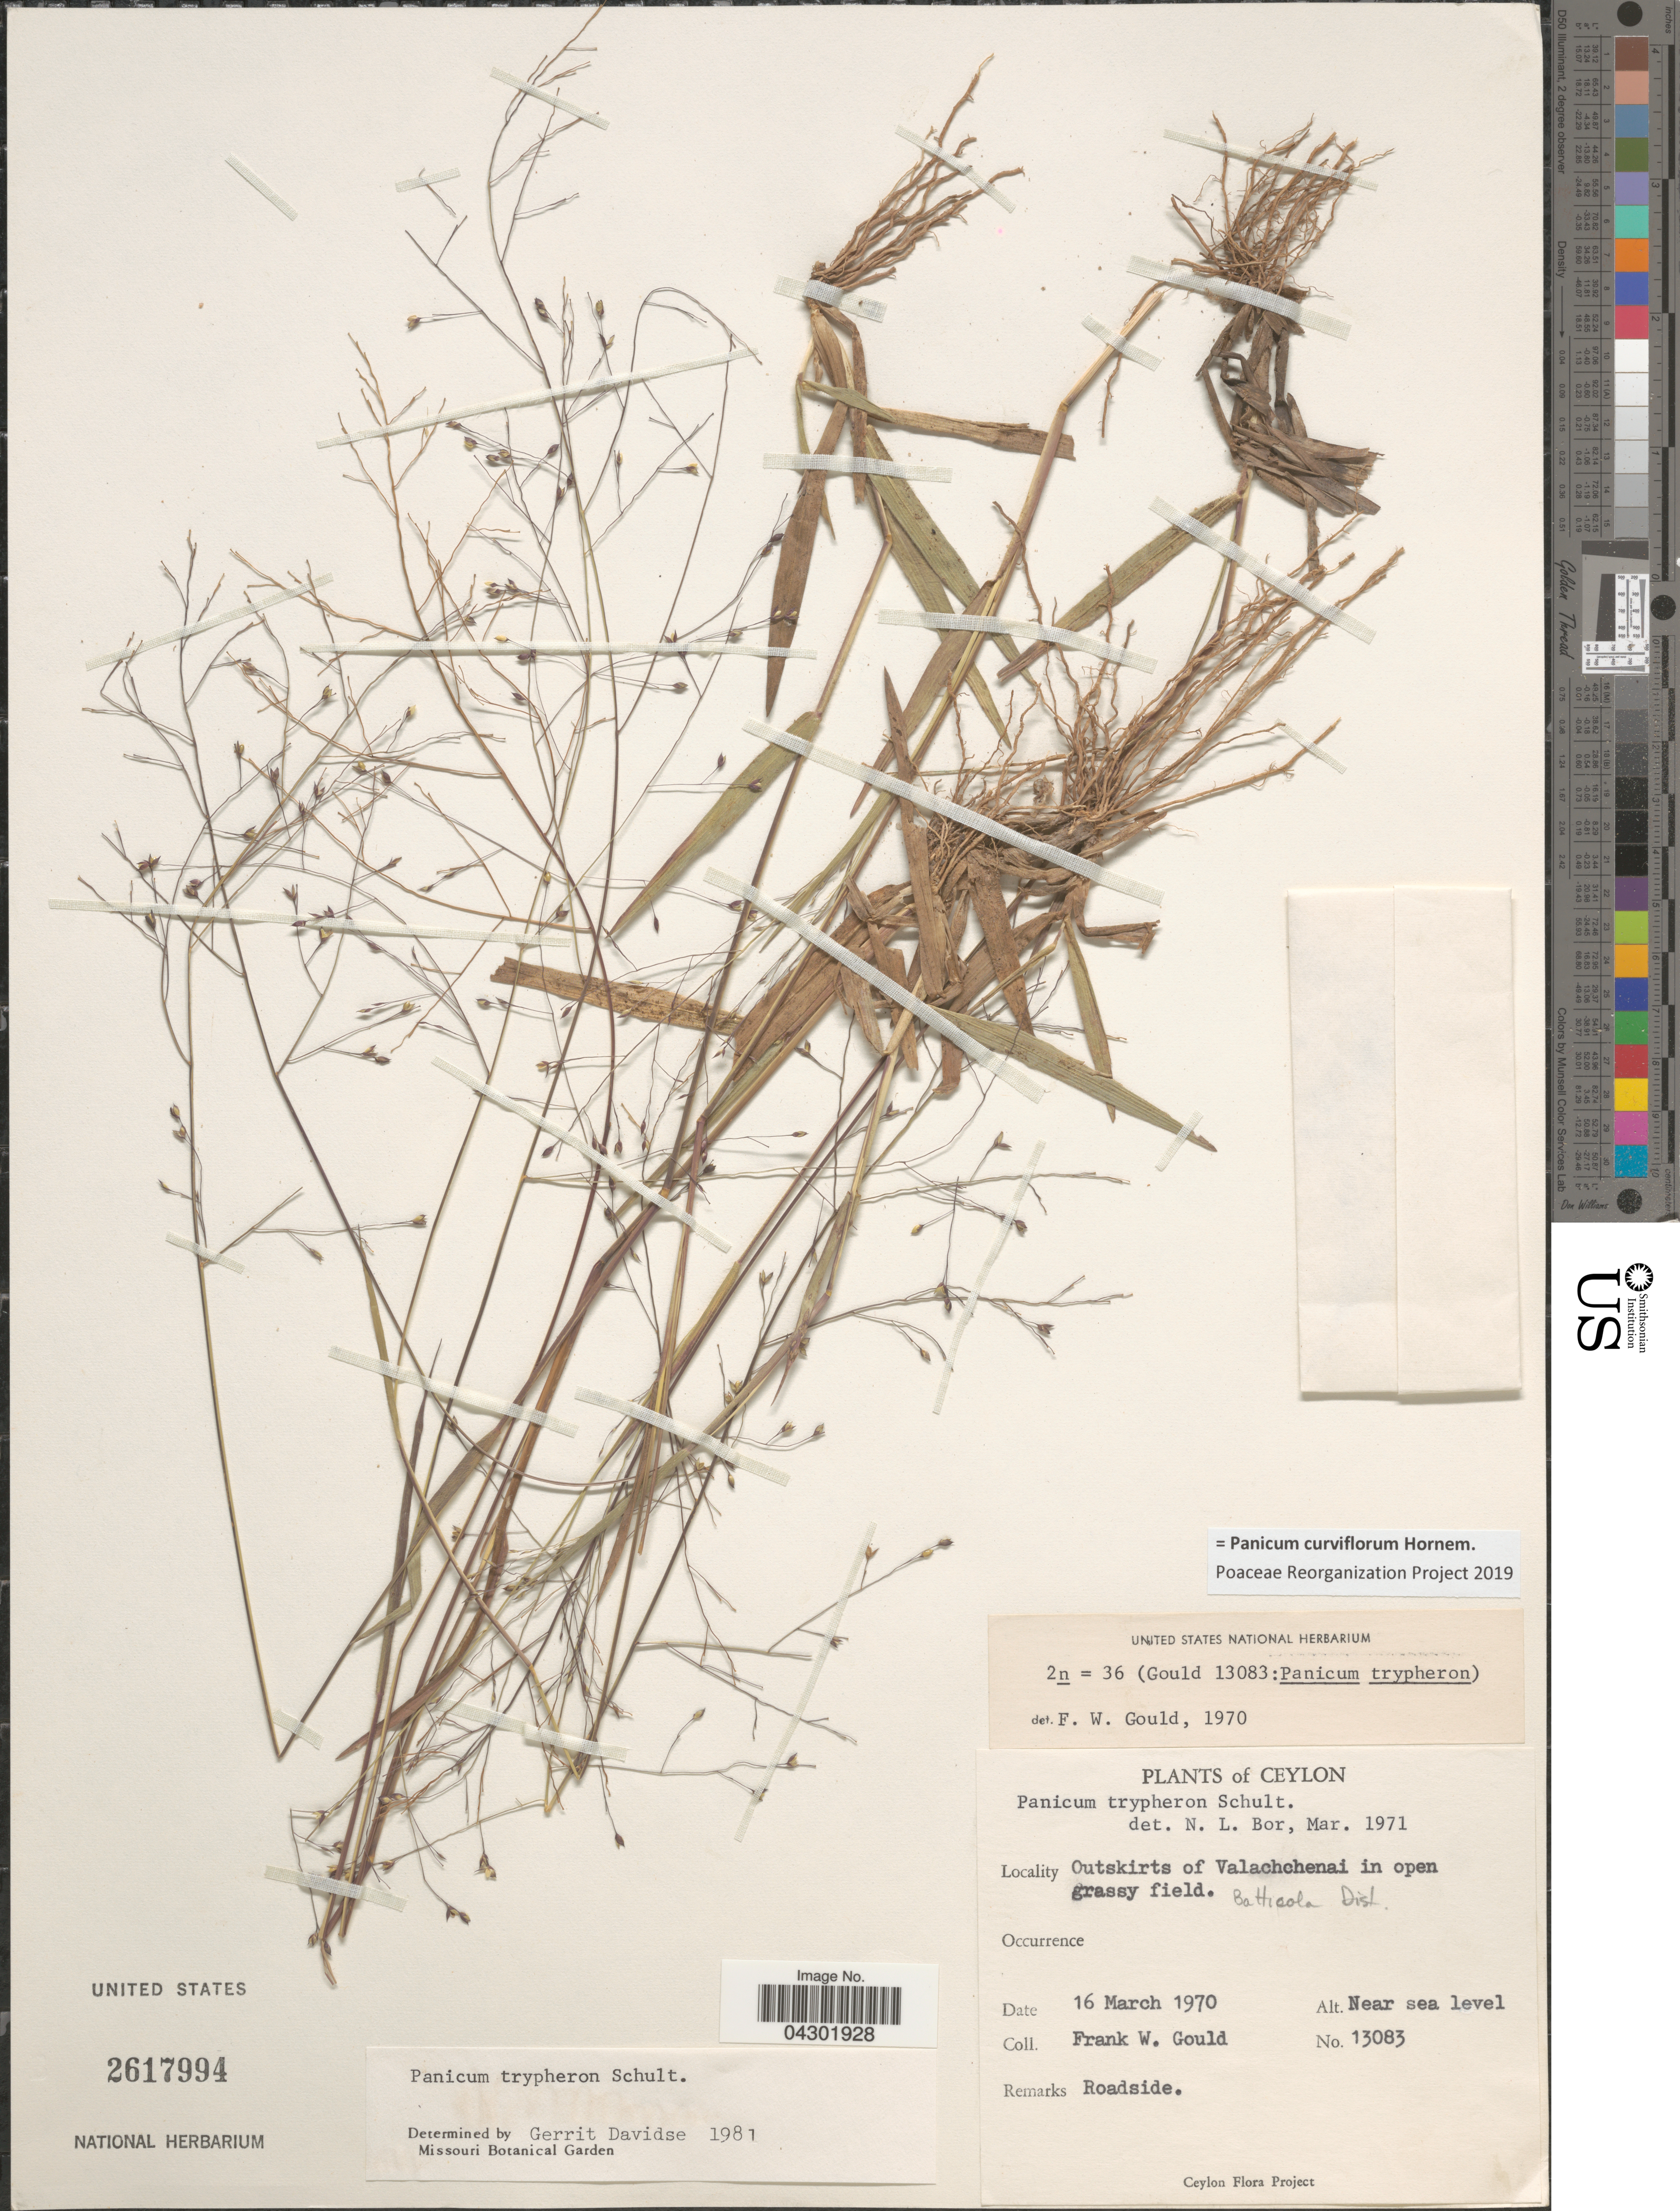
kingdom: Plantae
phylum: Tracheophyta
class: Liliopsida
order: Poales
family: Poaceae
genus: Panicum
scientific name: Panicum curviflorum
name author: Hornem.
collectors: F. W. Gould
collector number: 13083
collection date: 1970-03-16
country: Sri Lanka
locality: Ceylon. Outskirts of Valachchenai in open grassy field. Batticola Dist. Roadside.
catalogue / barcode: US 2617994